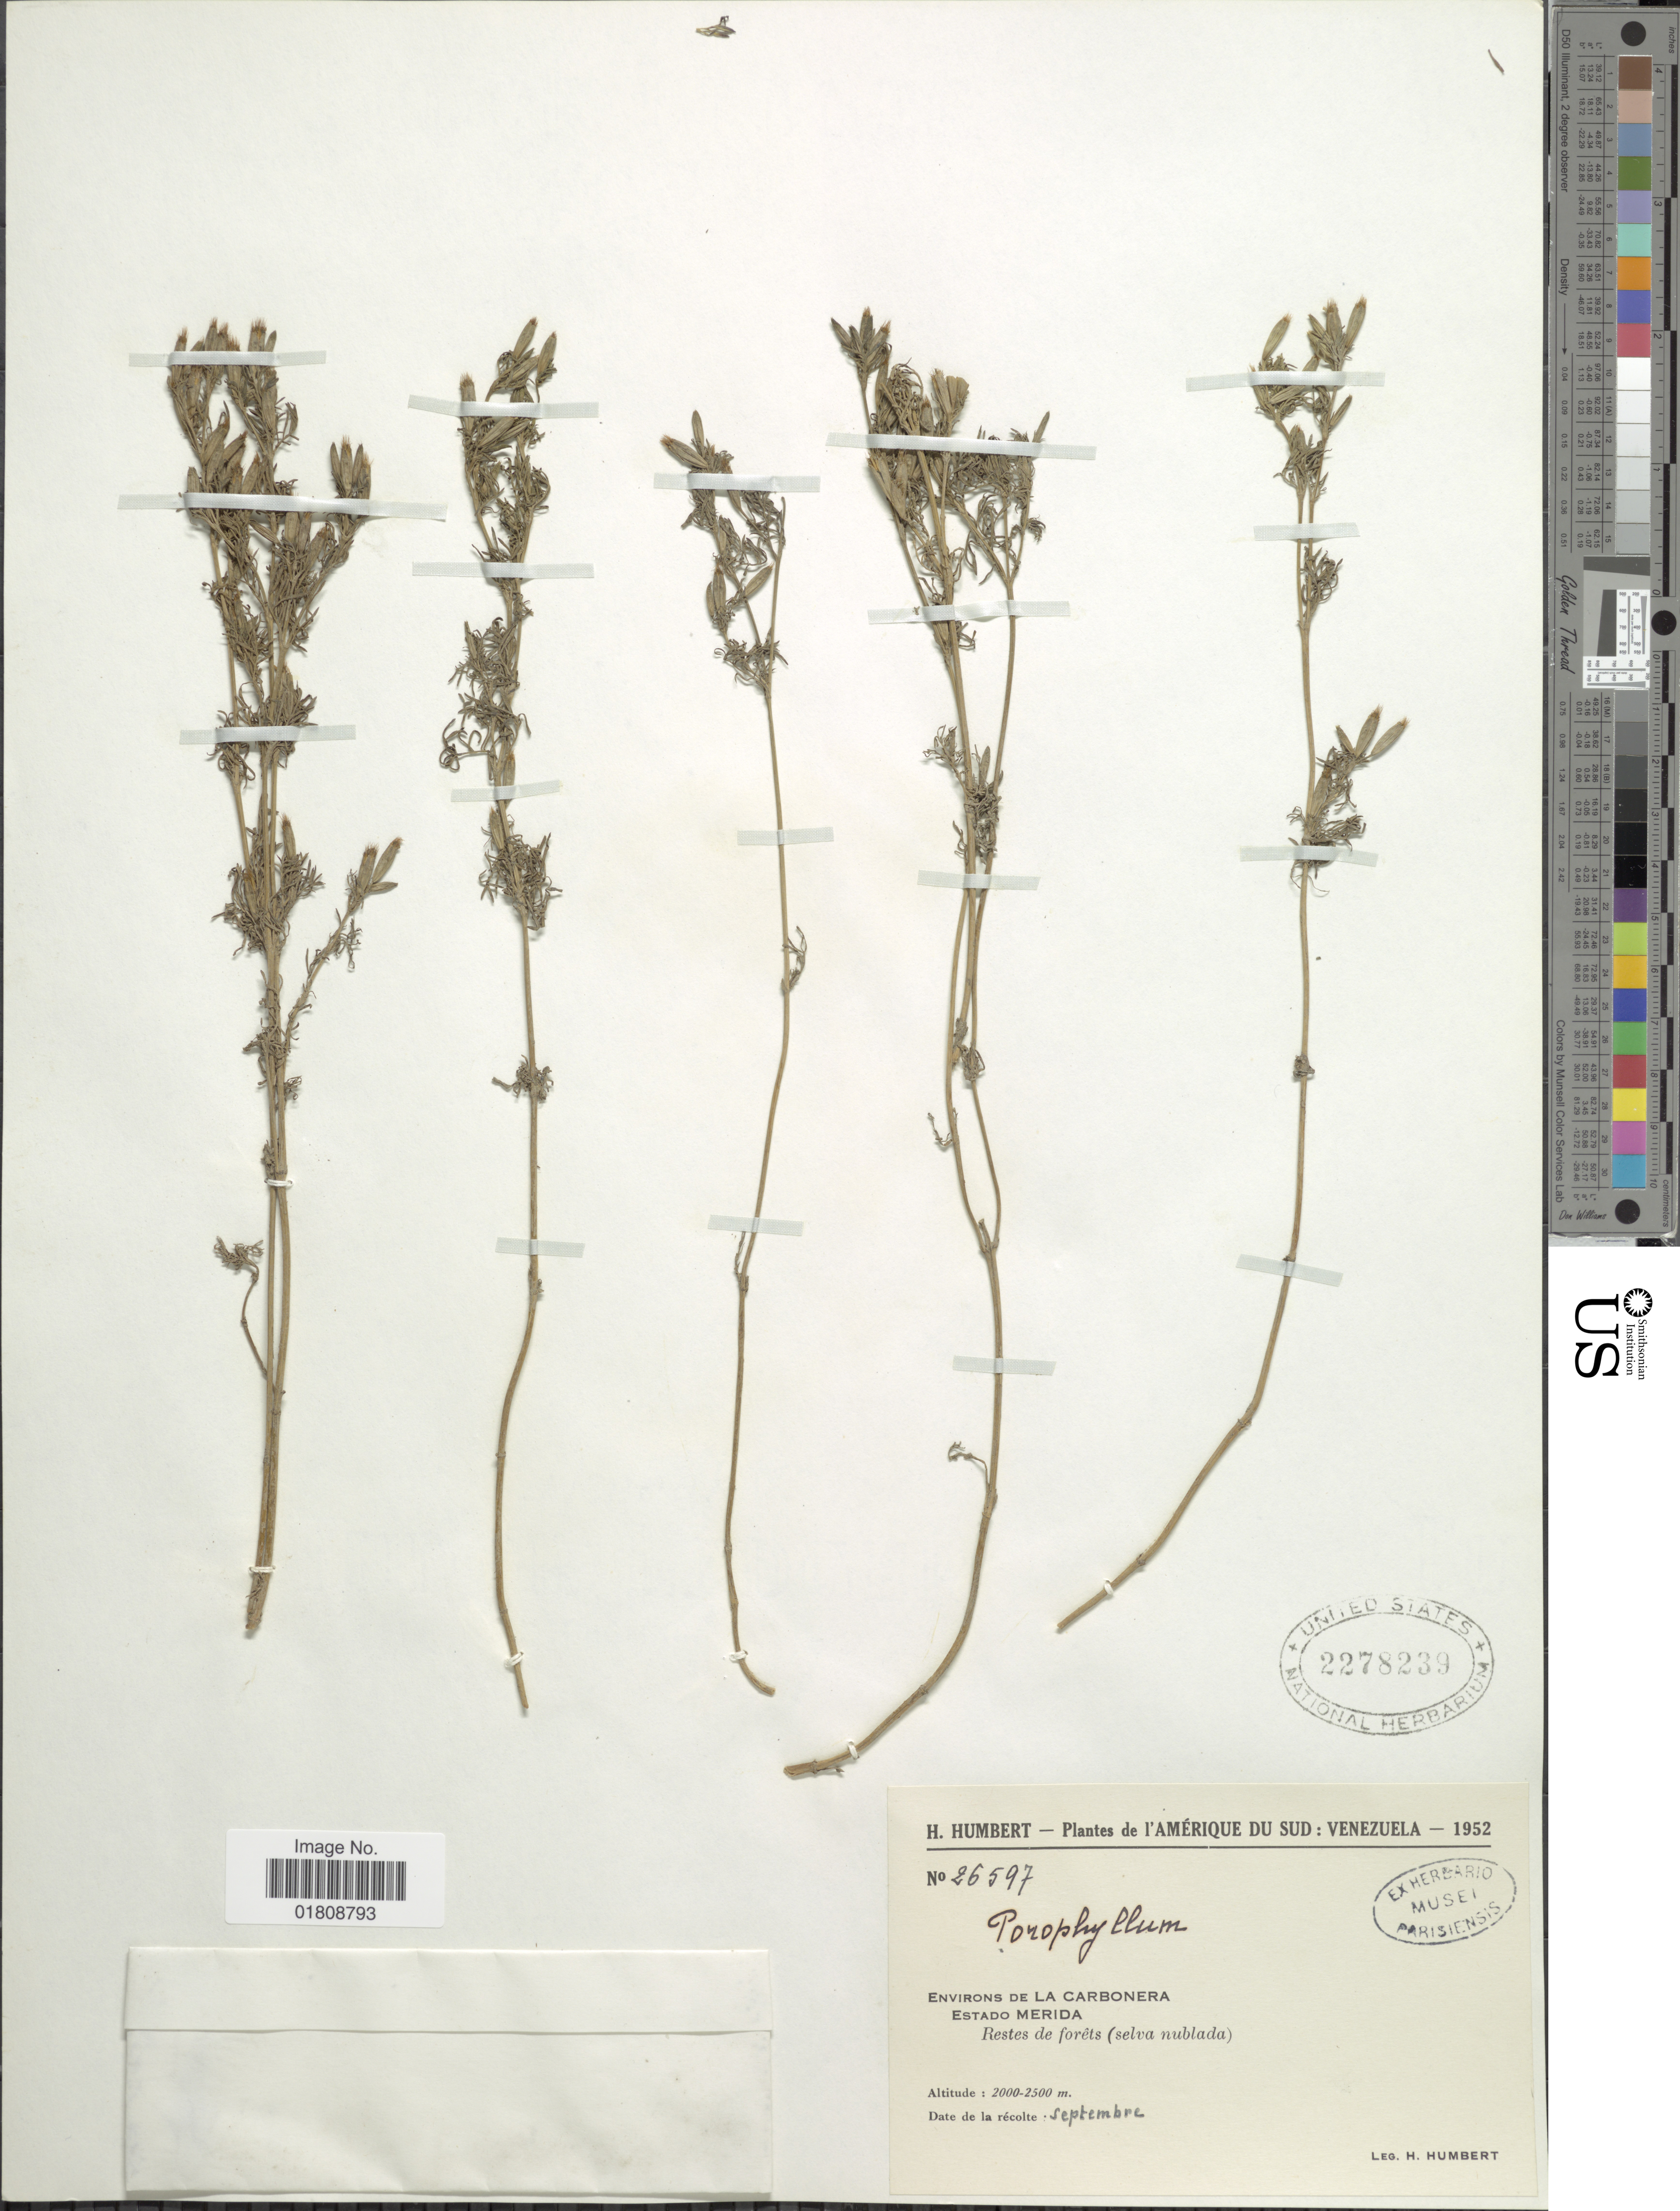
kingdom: Plantae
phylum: Tracheophyta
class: Magnoliopsida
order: Asterales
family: Asteraceae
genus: Tagetes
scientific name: Tagetes filifolia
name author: Lag.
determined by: Schiavinato, Dario J.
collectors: H. Humbert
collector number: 26597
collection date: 1952-09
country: Venezuela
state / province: Mérida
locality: L'Amerique du Sud, Environs de La Carbonera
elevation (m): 2000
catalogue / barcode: US 2278239